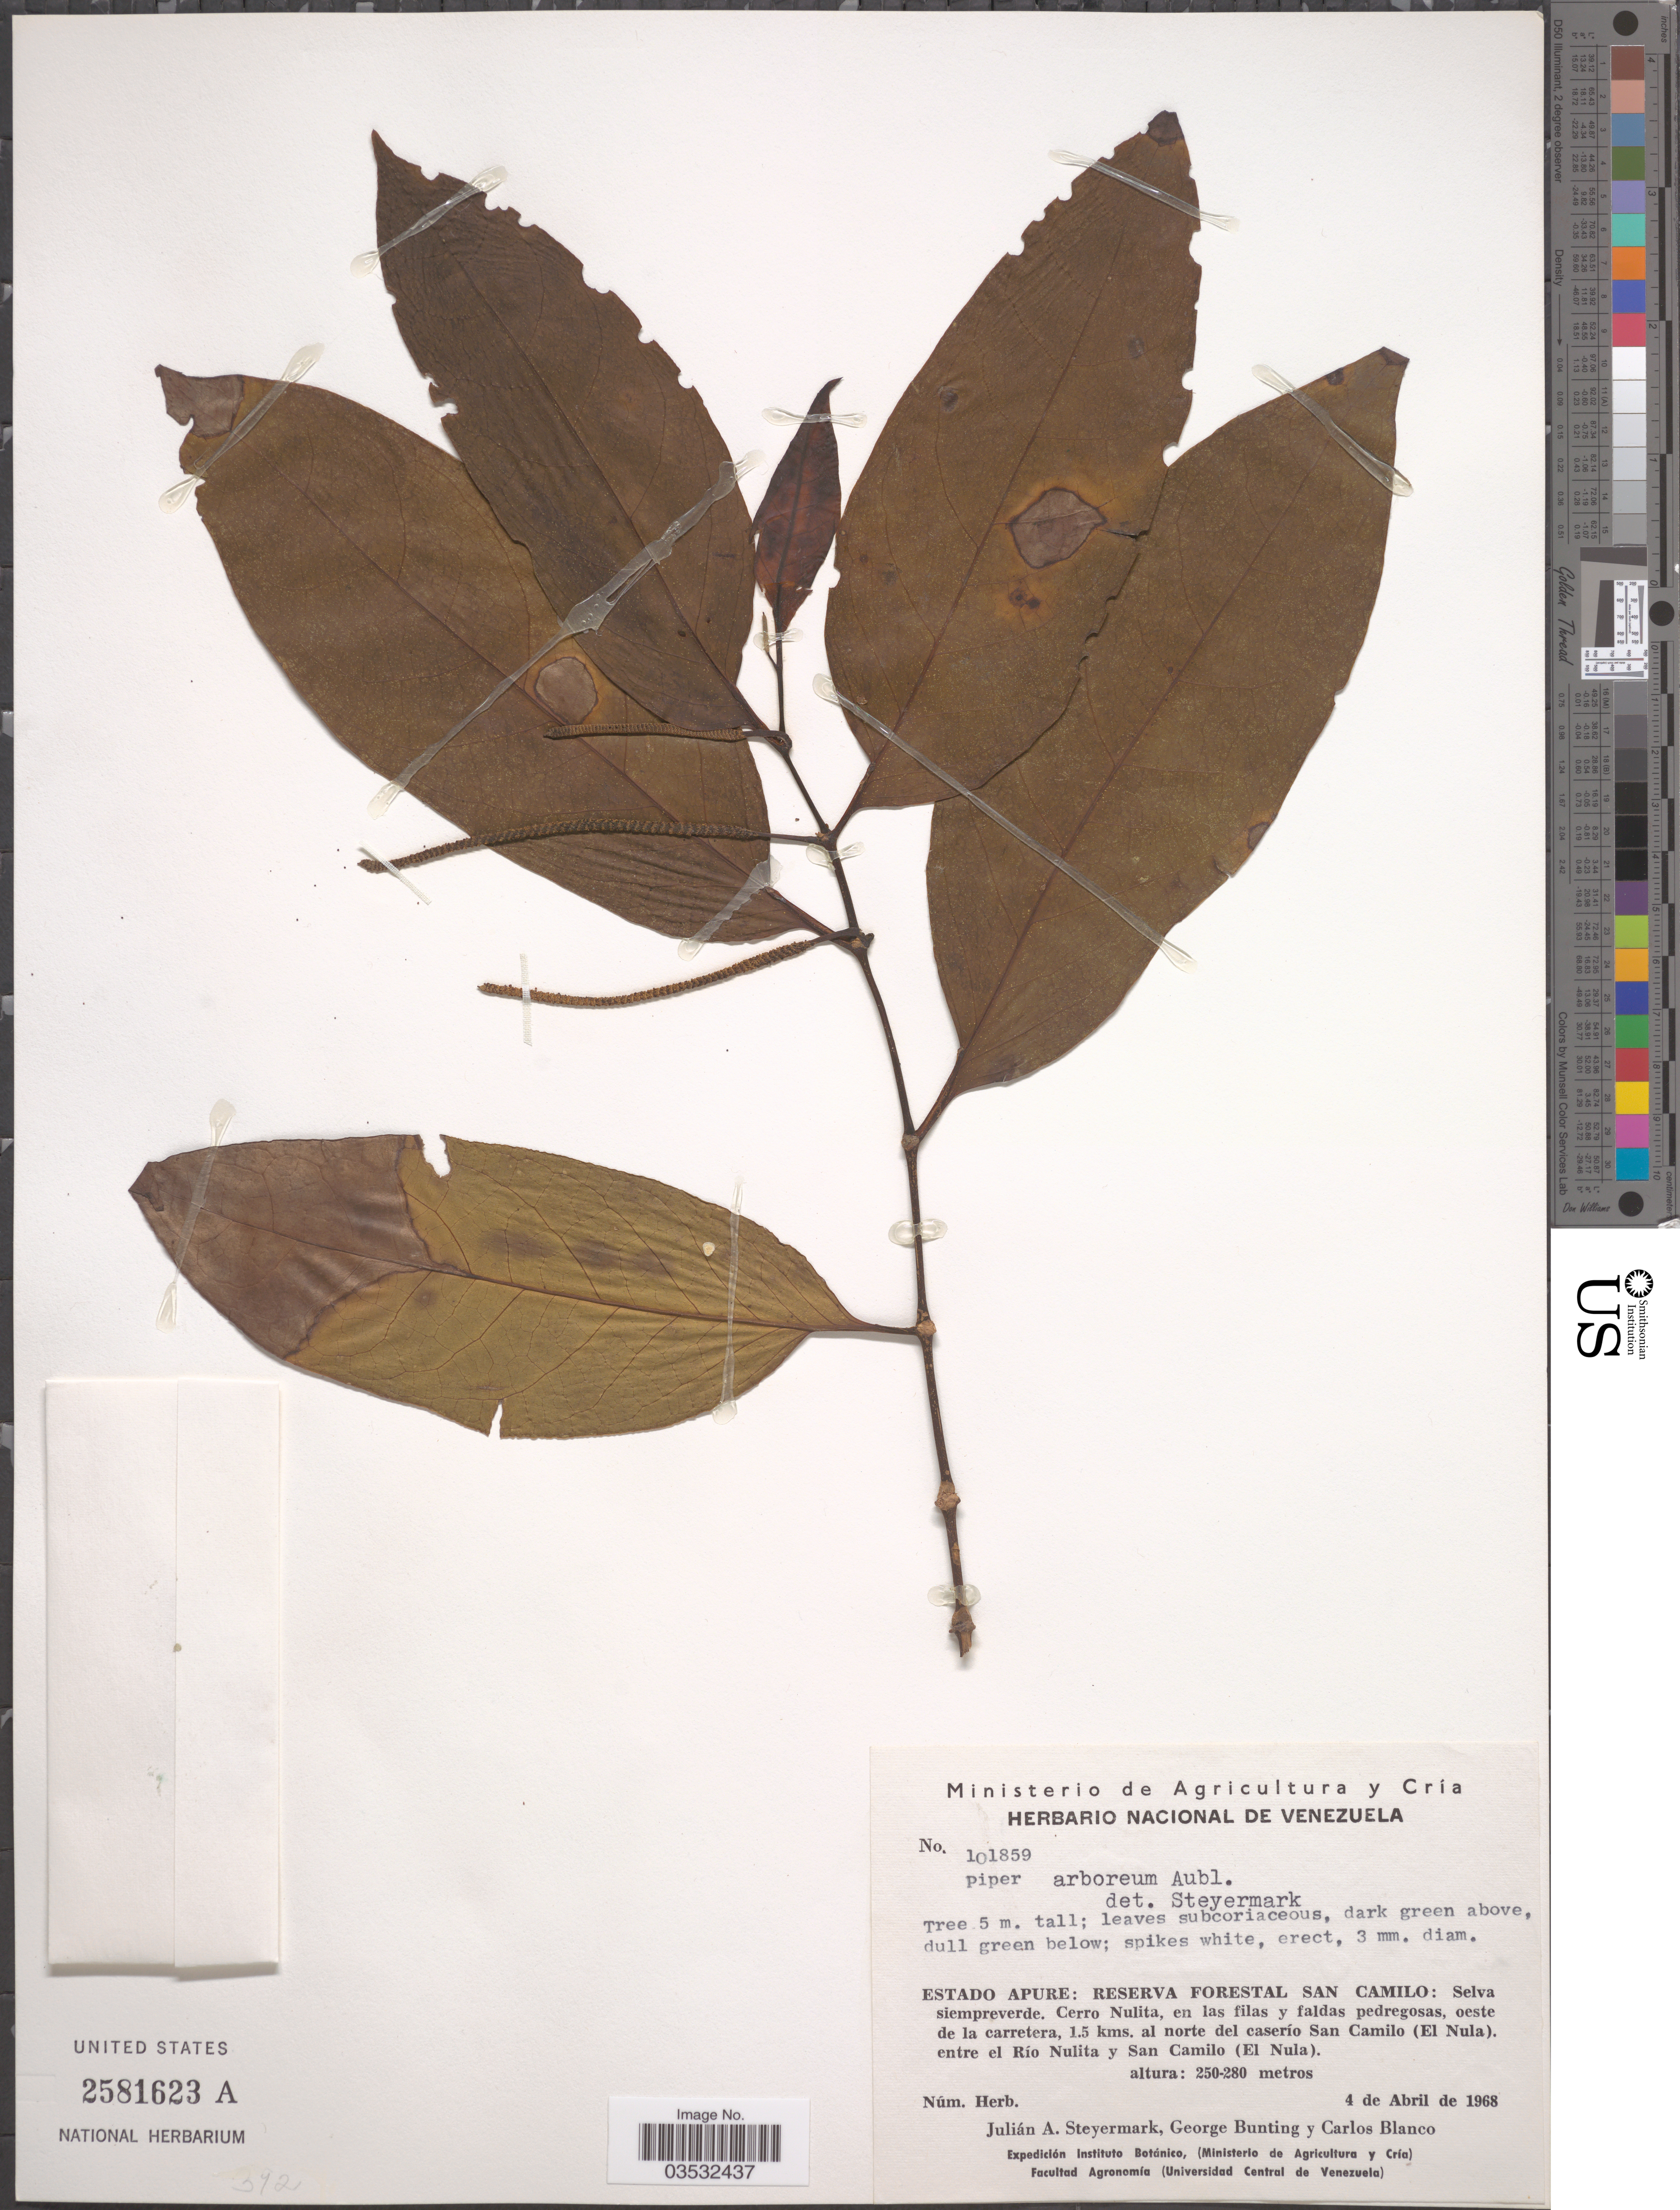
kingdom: Plantae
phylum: Tracheophyta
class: Magnoliopsida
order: Piperales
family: Piperaceae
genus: Piper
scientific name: Piper arboreum var. arboreum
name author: Aubl.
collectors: J. Steyermark, G. S. Bunting & C. Blanco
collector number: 101859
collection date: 1968-04-04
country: Venezuela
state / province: Apure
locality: Reserva Forestal San Camilo: Selva siempreverde. Cerro Nulita, en las filas y faldas pedregosas, oeste de la carretera, 1.5 kms. al norte del caserío San Camilo (El Nula) entre el Río Nulita y San Camilo (El Nula).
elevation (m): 250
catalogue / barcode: US 2581623A